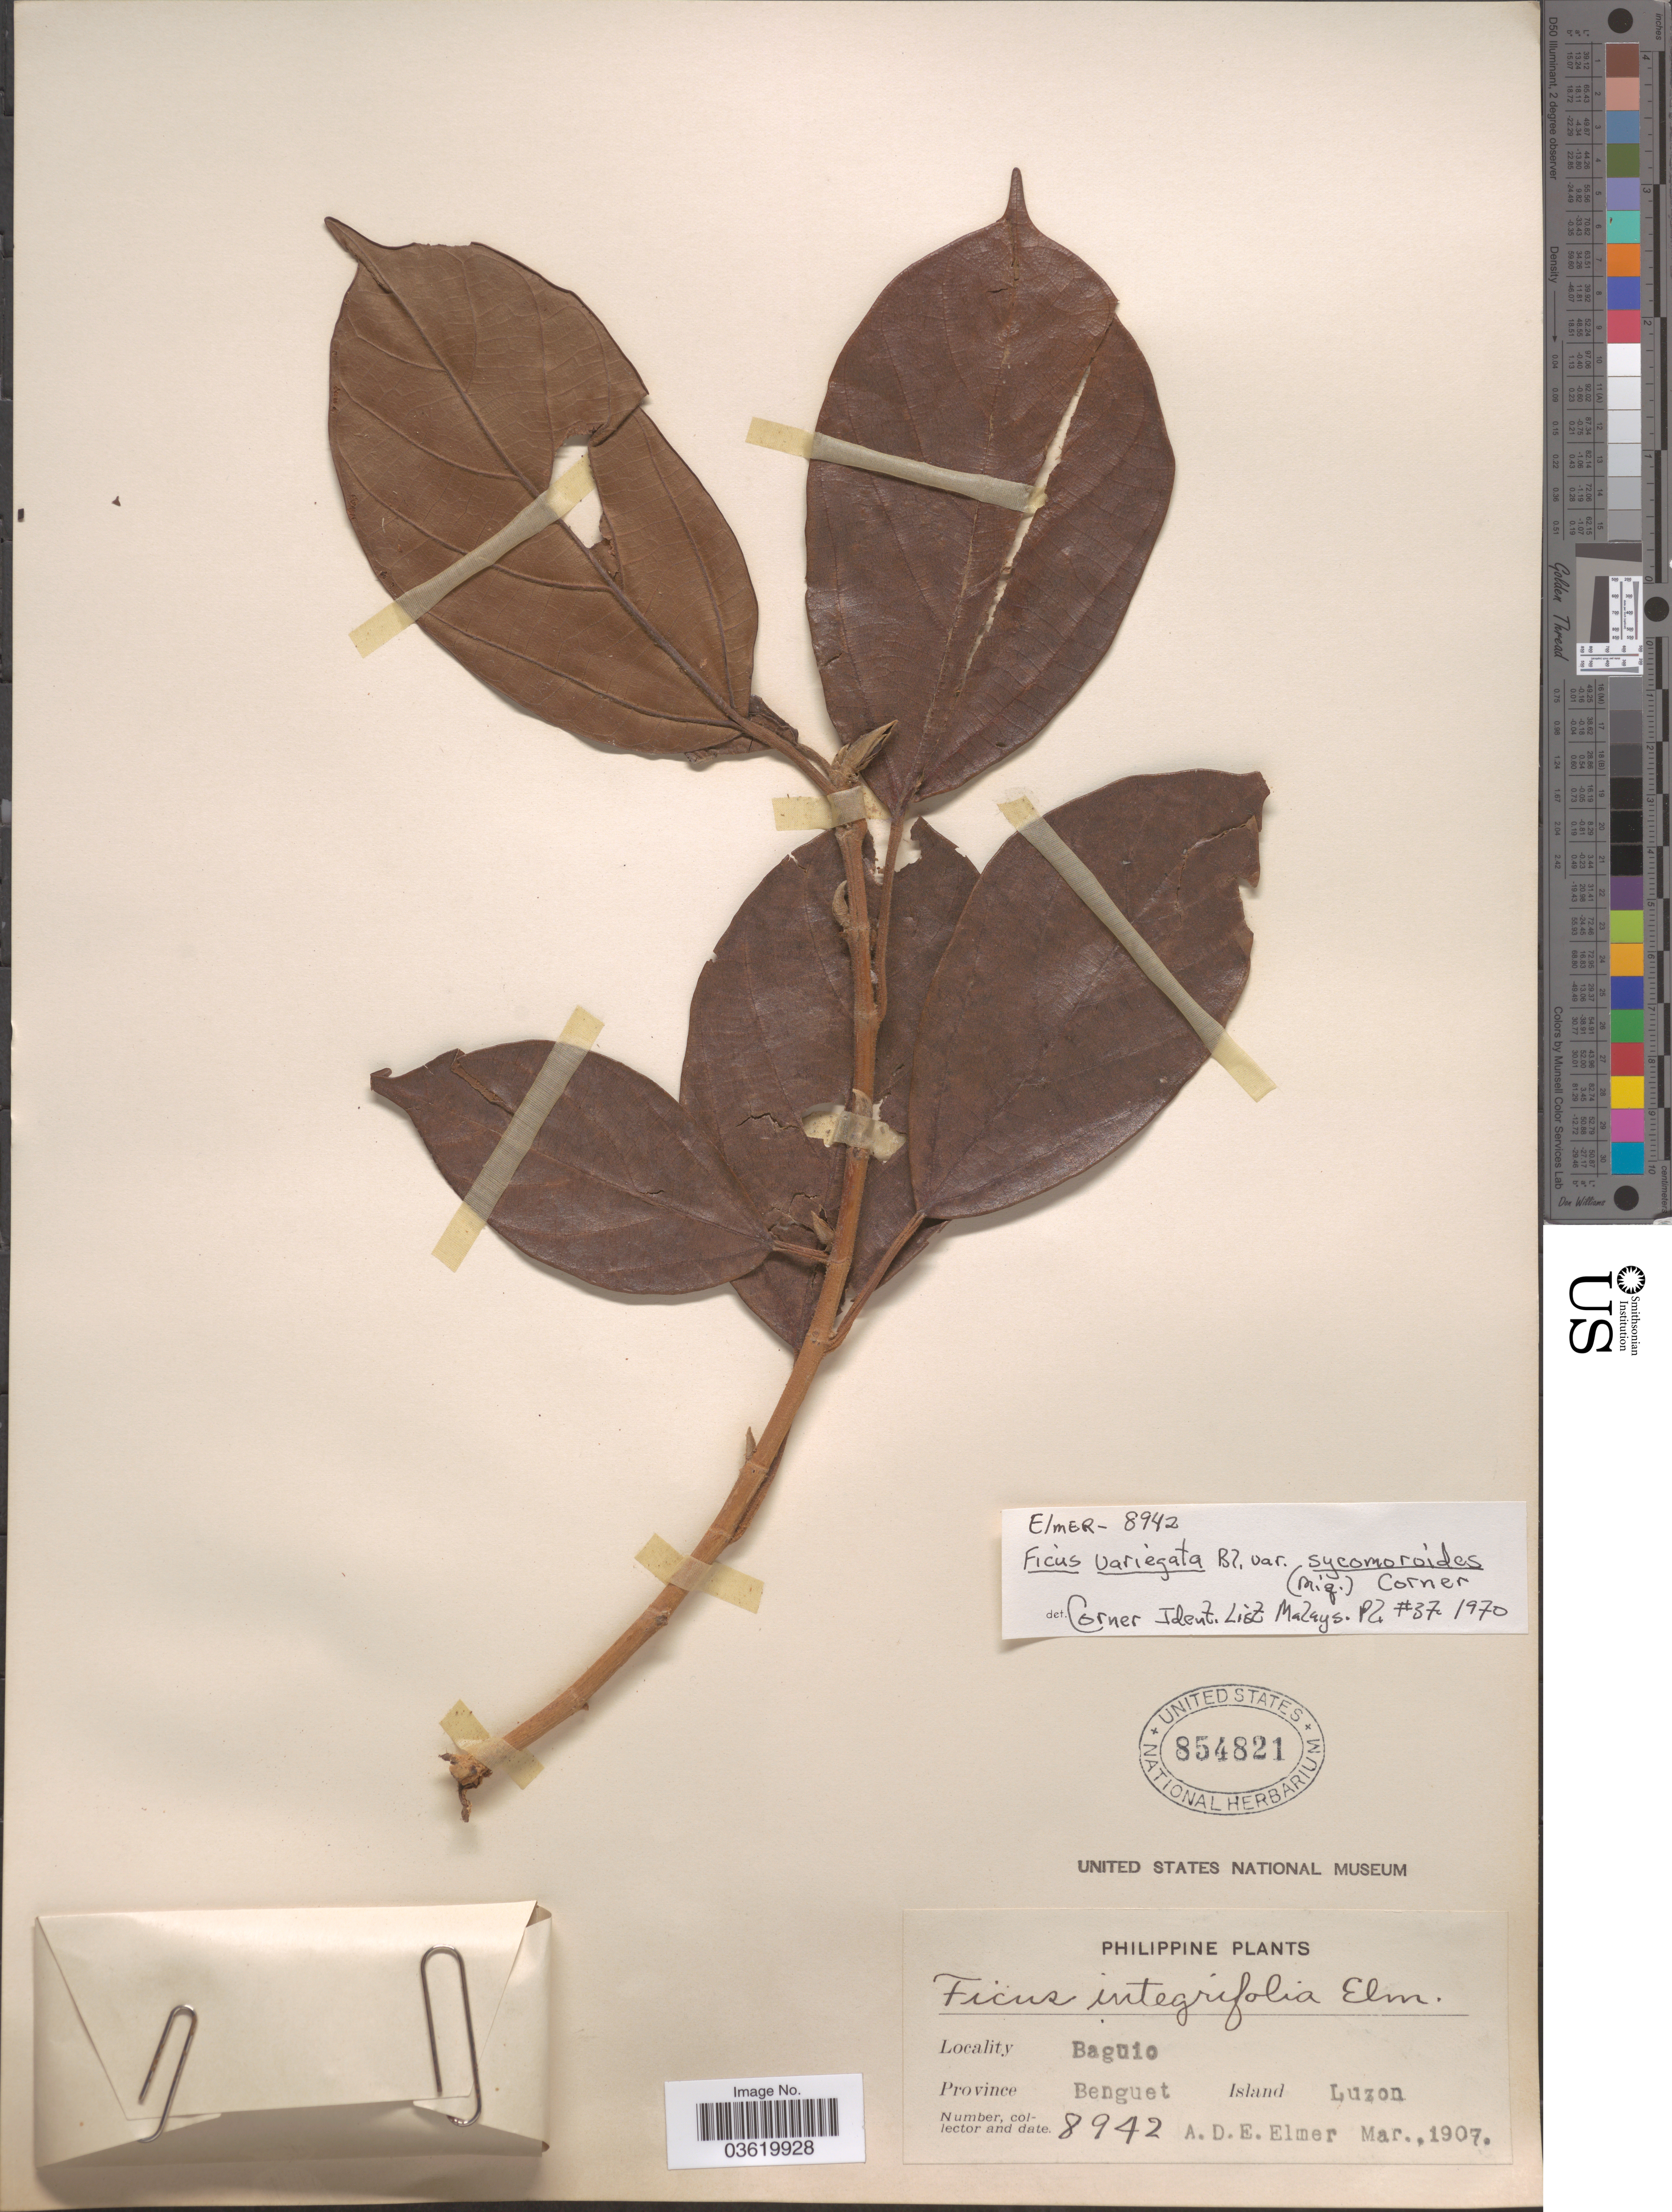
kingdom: Plantae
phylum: Tracheophyta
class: Magnoliopsida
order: Rosales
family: Moraceae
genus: Ficus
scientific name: Ficus variegata var. sycomoroides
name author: (Miq.) Corner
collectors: A. D. E. Elmer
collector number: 8942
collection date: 1907-03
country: Philippines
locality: Baguio. Province Benguet. Island Luzon.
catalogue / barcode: US 854821